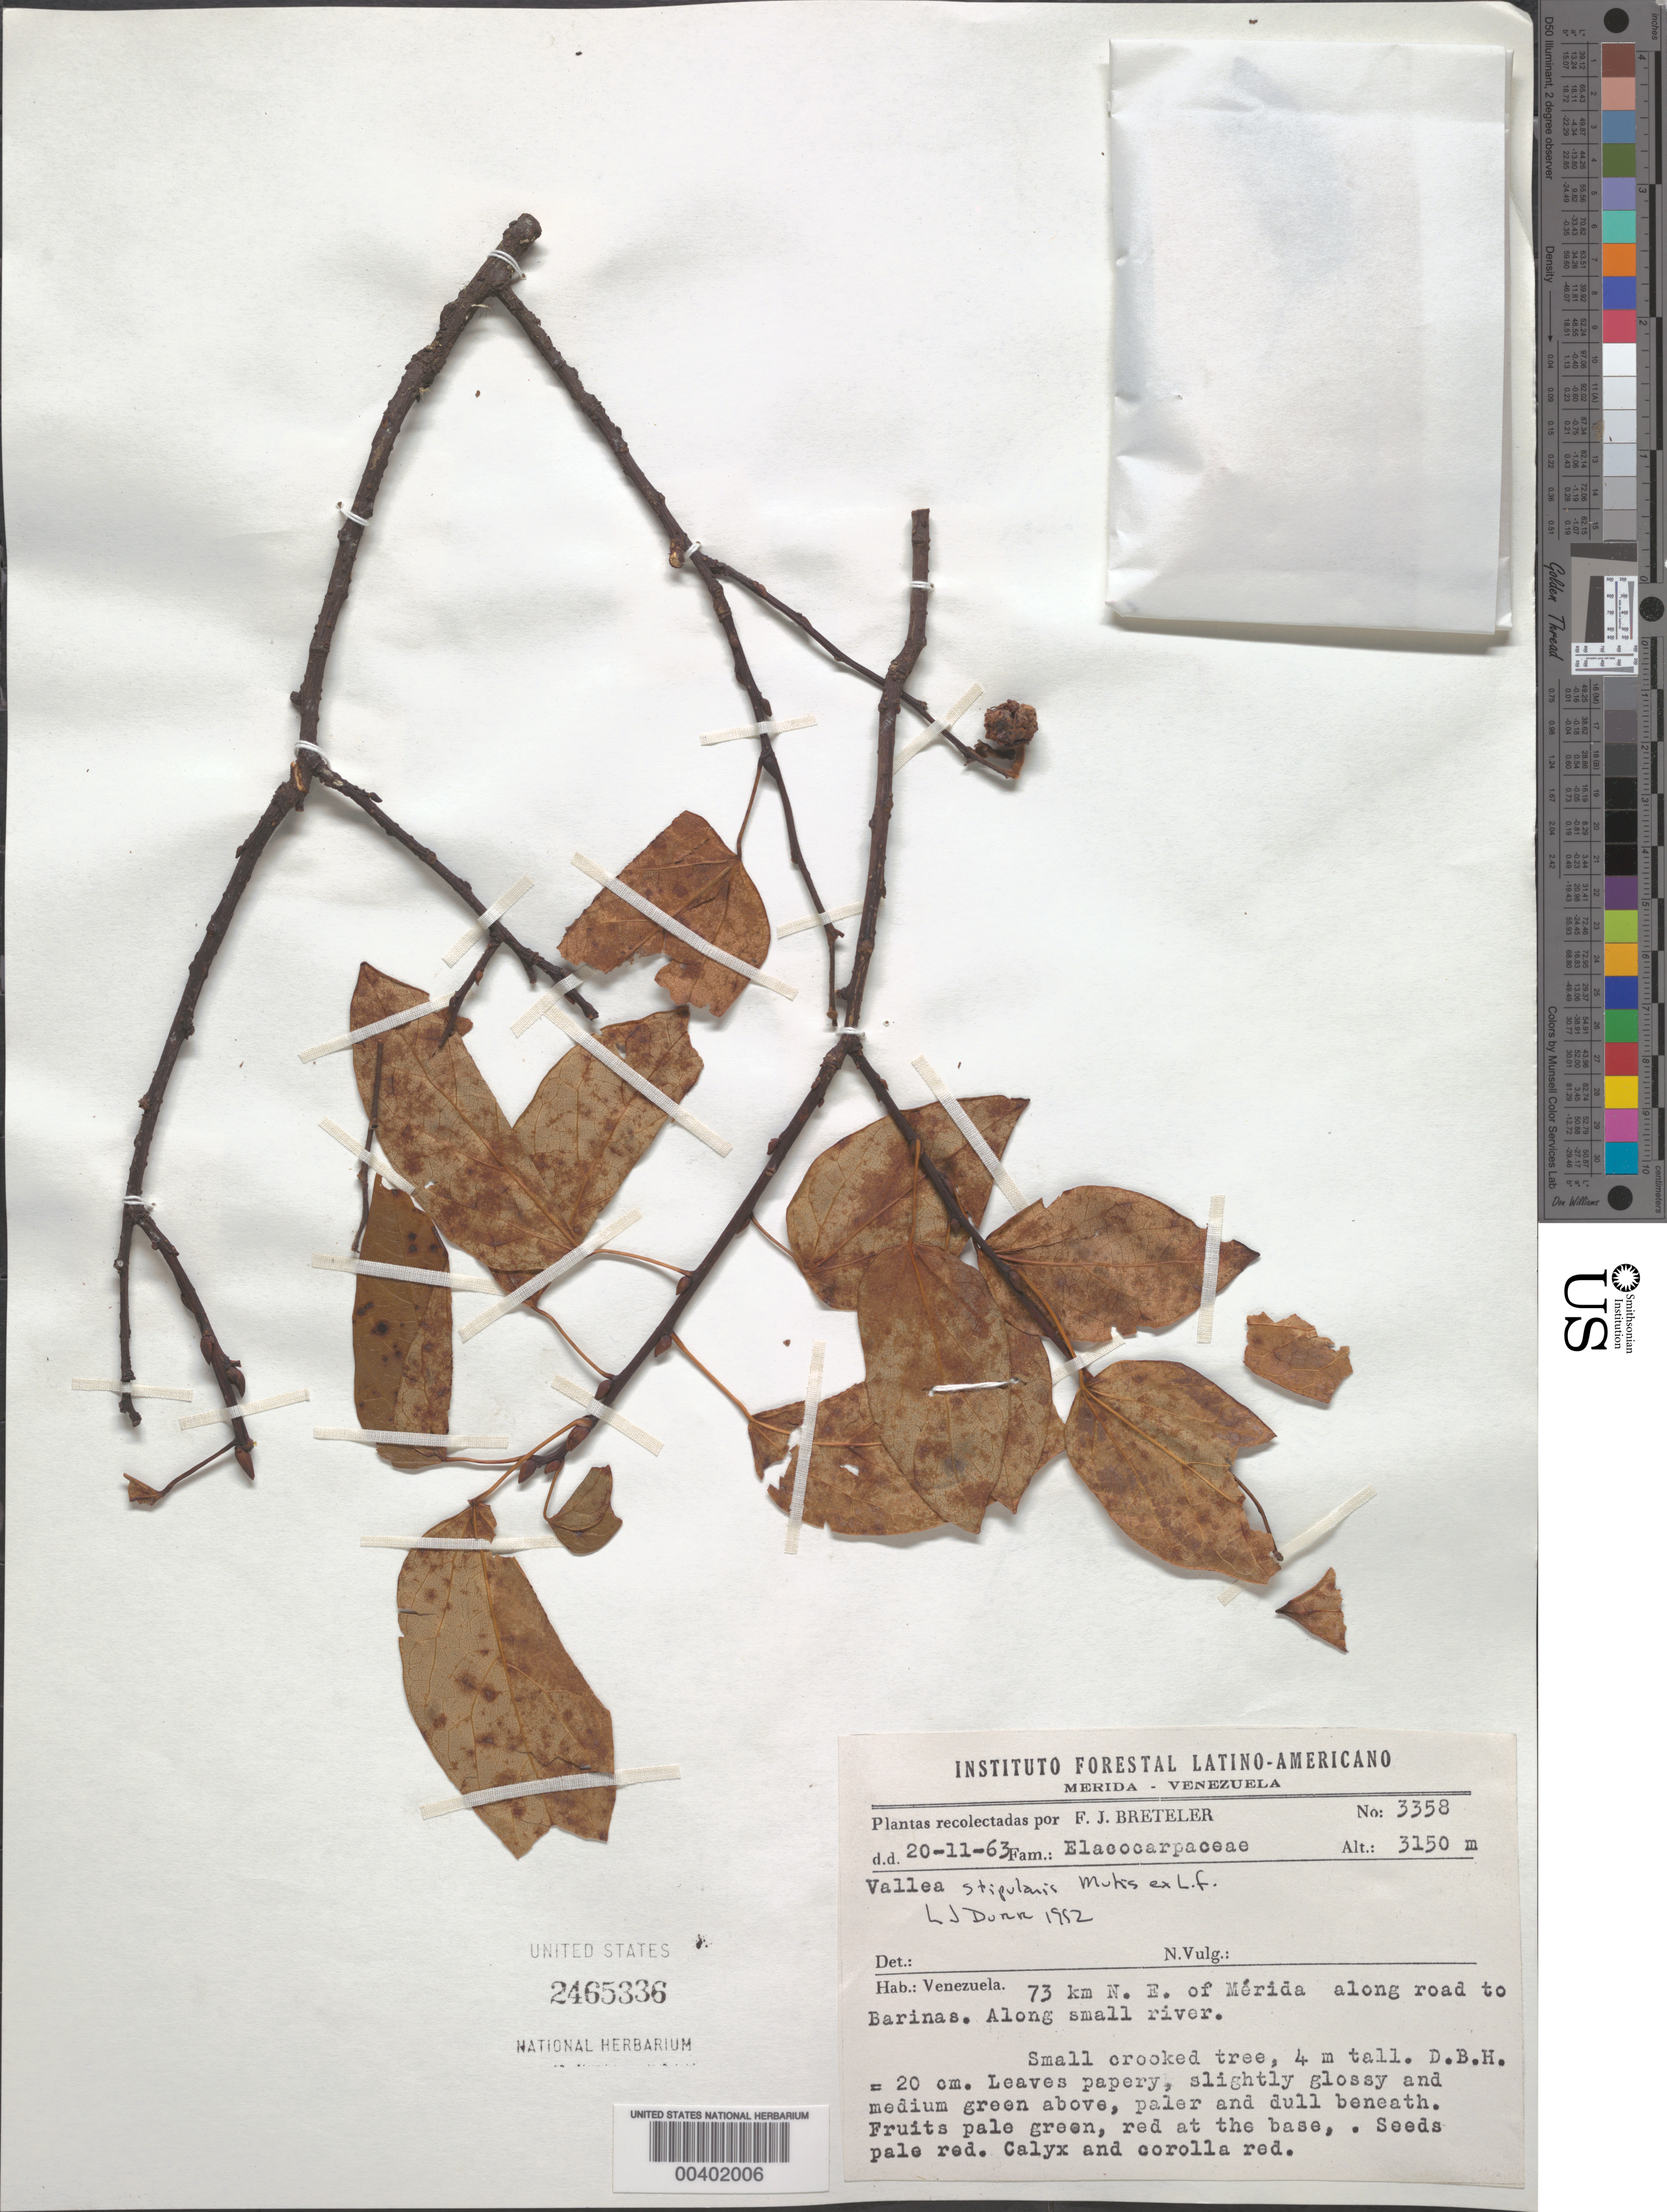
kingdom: Plantae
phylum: Tracheophyta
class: Magnoliopsida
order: Oxalidales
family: Elaeocarpaceae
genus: Vallea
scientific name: Vallea stipularis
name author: L. f.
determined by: Dorr, L. J., (BOT), Smithsonian Institution - National Museum of Natural History (UNITED STATES)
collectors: F. J. Breteler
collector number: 3358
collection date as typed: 20 Nov 1963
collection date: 1963-11-20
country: Venezuela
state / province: Mérida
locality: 73 km. N.E. of Mérida along road to Barinas.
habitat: Along small river.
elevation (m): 3150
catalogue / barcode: US 2465336